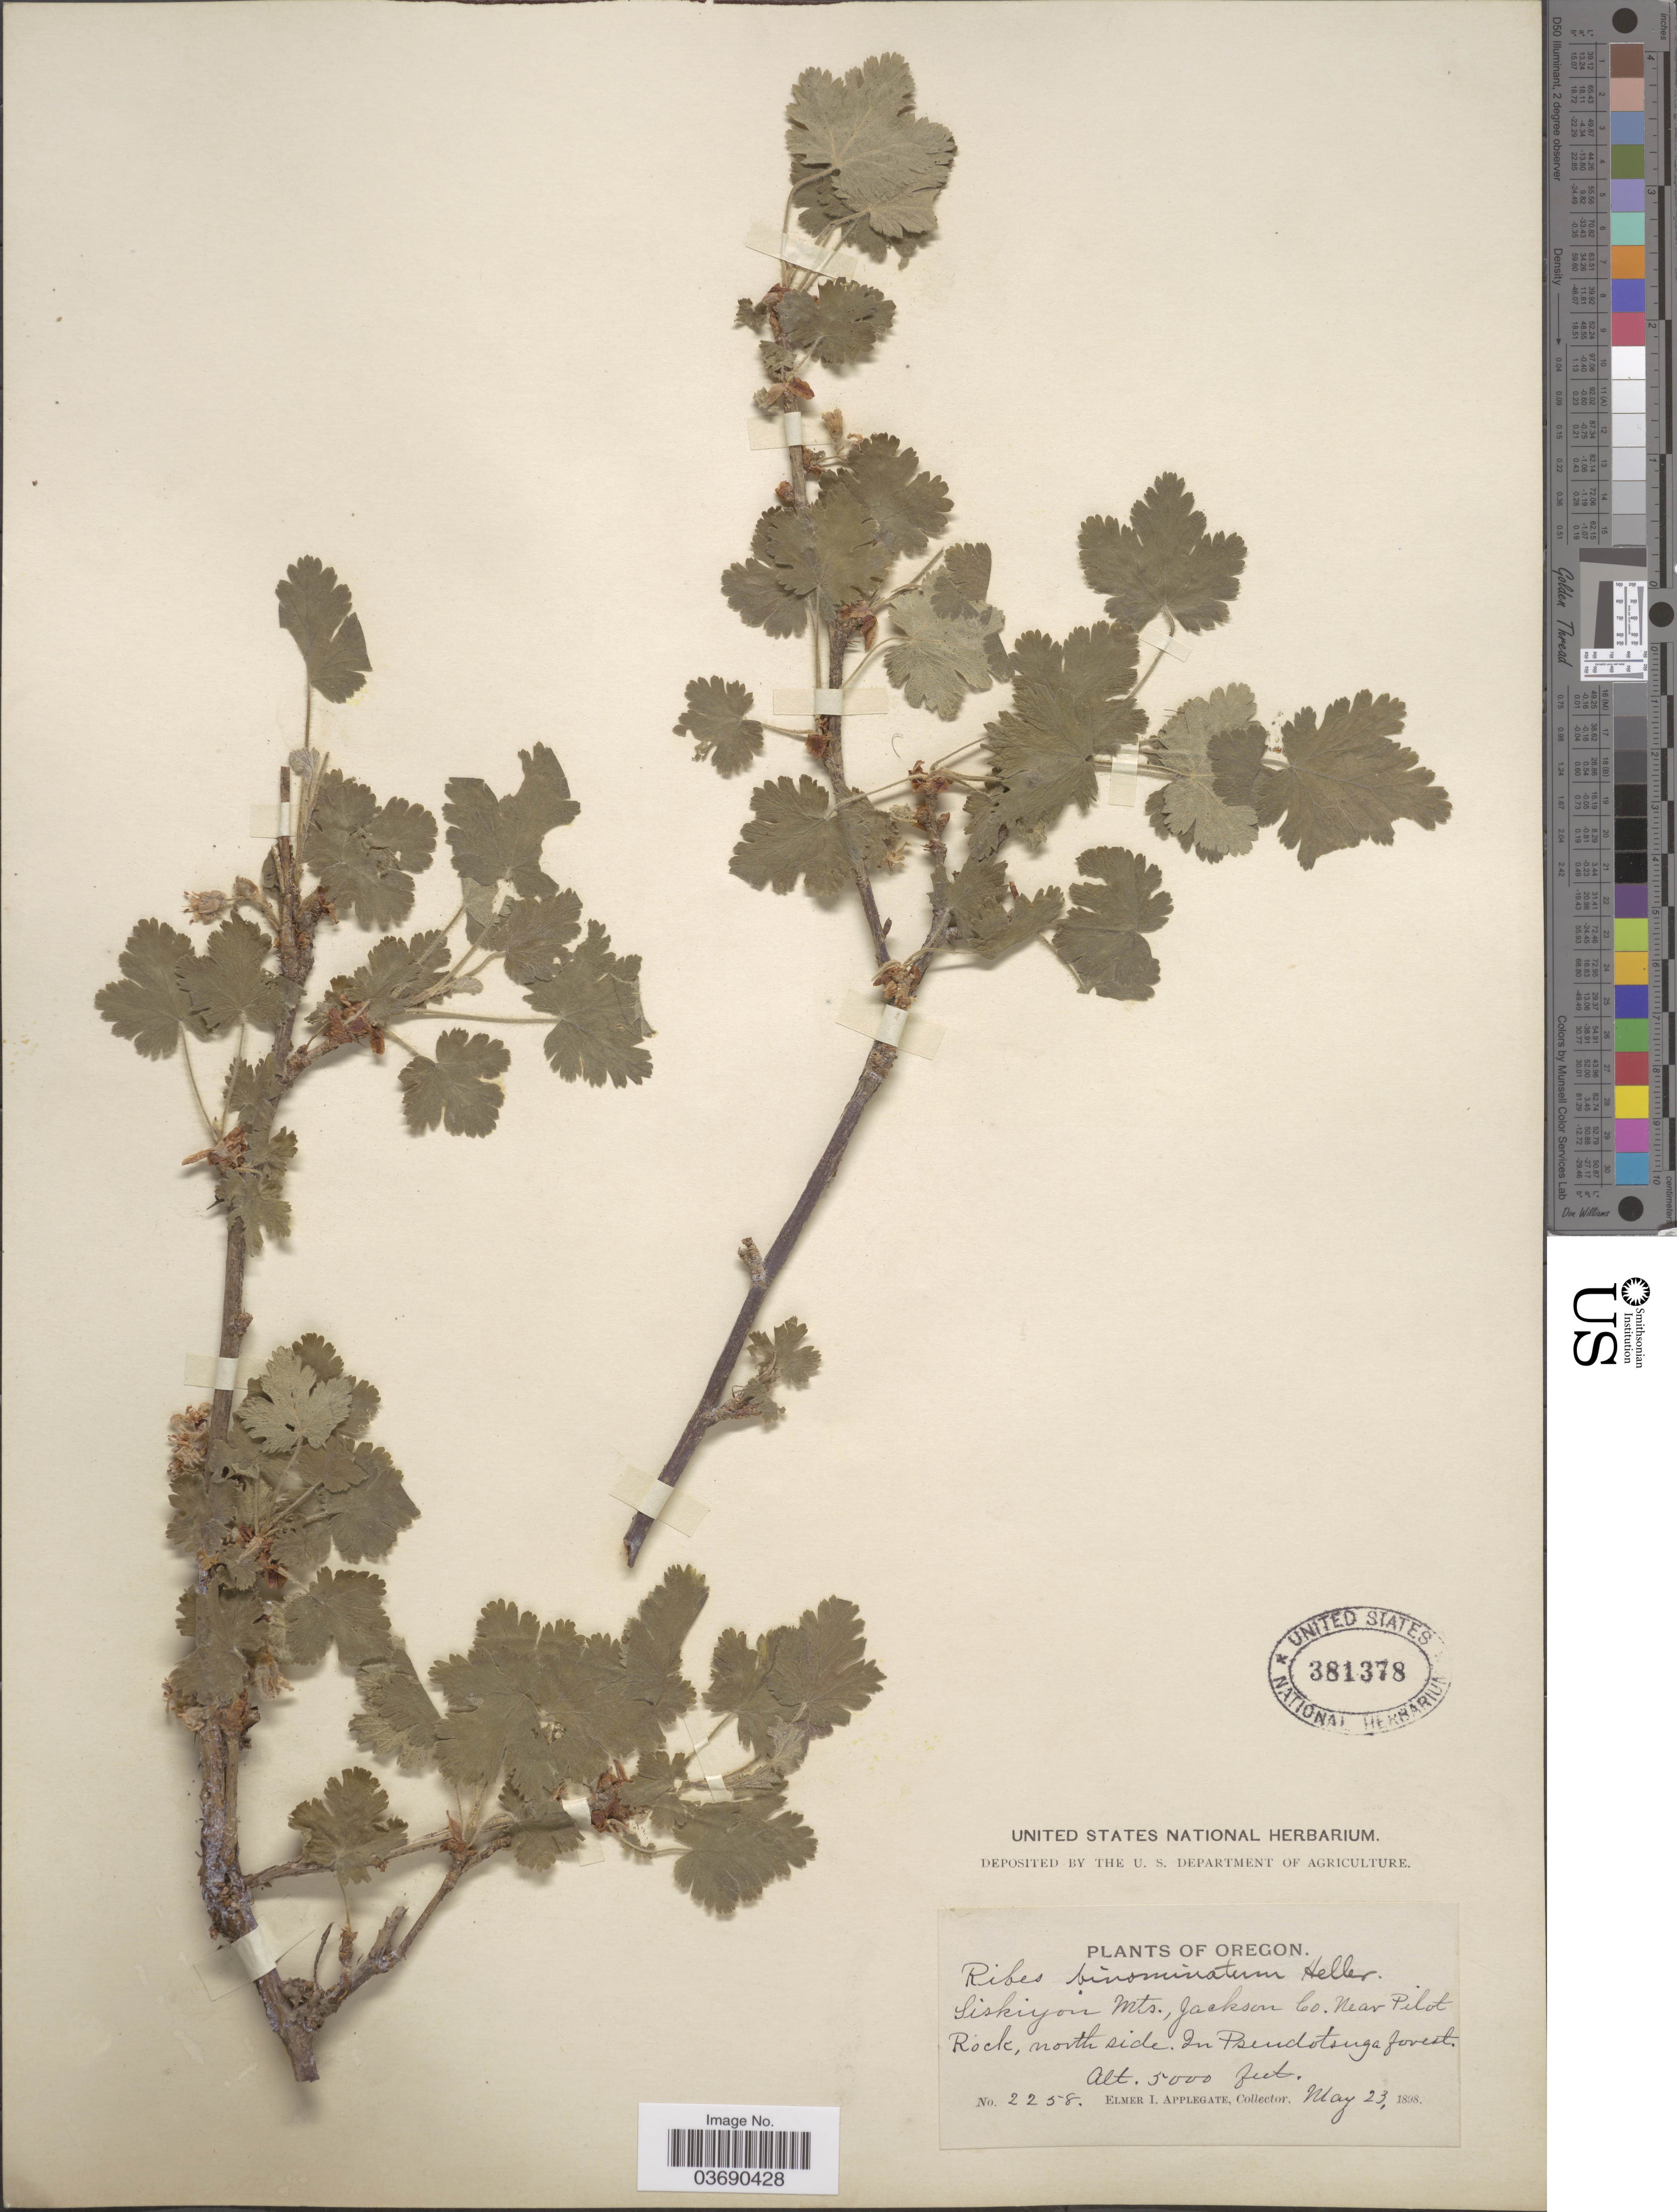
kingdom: Plantae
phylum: Tracheophyta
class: Magnoliopsida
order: Saxifragales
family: Grossulariaceae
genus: Ribes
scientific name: Ribes binominatum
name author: A. Heller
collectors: E. I. Applegate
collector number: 2258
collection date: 1898-05-23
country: United States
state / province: Oregon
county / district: Jackson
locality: Siskiyou Mts., Jackson Co. Near Pilot Rock, north side.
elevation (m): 1524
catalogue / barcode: US 381378